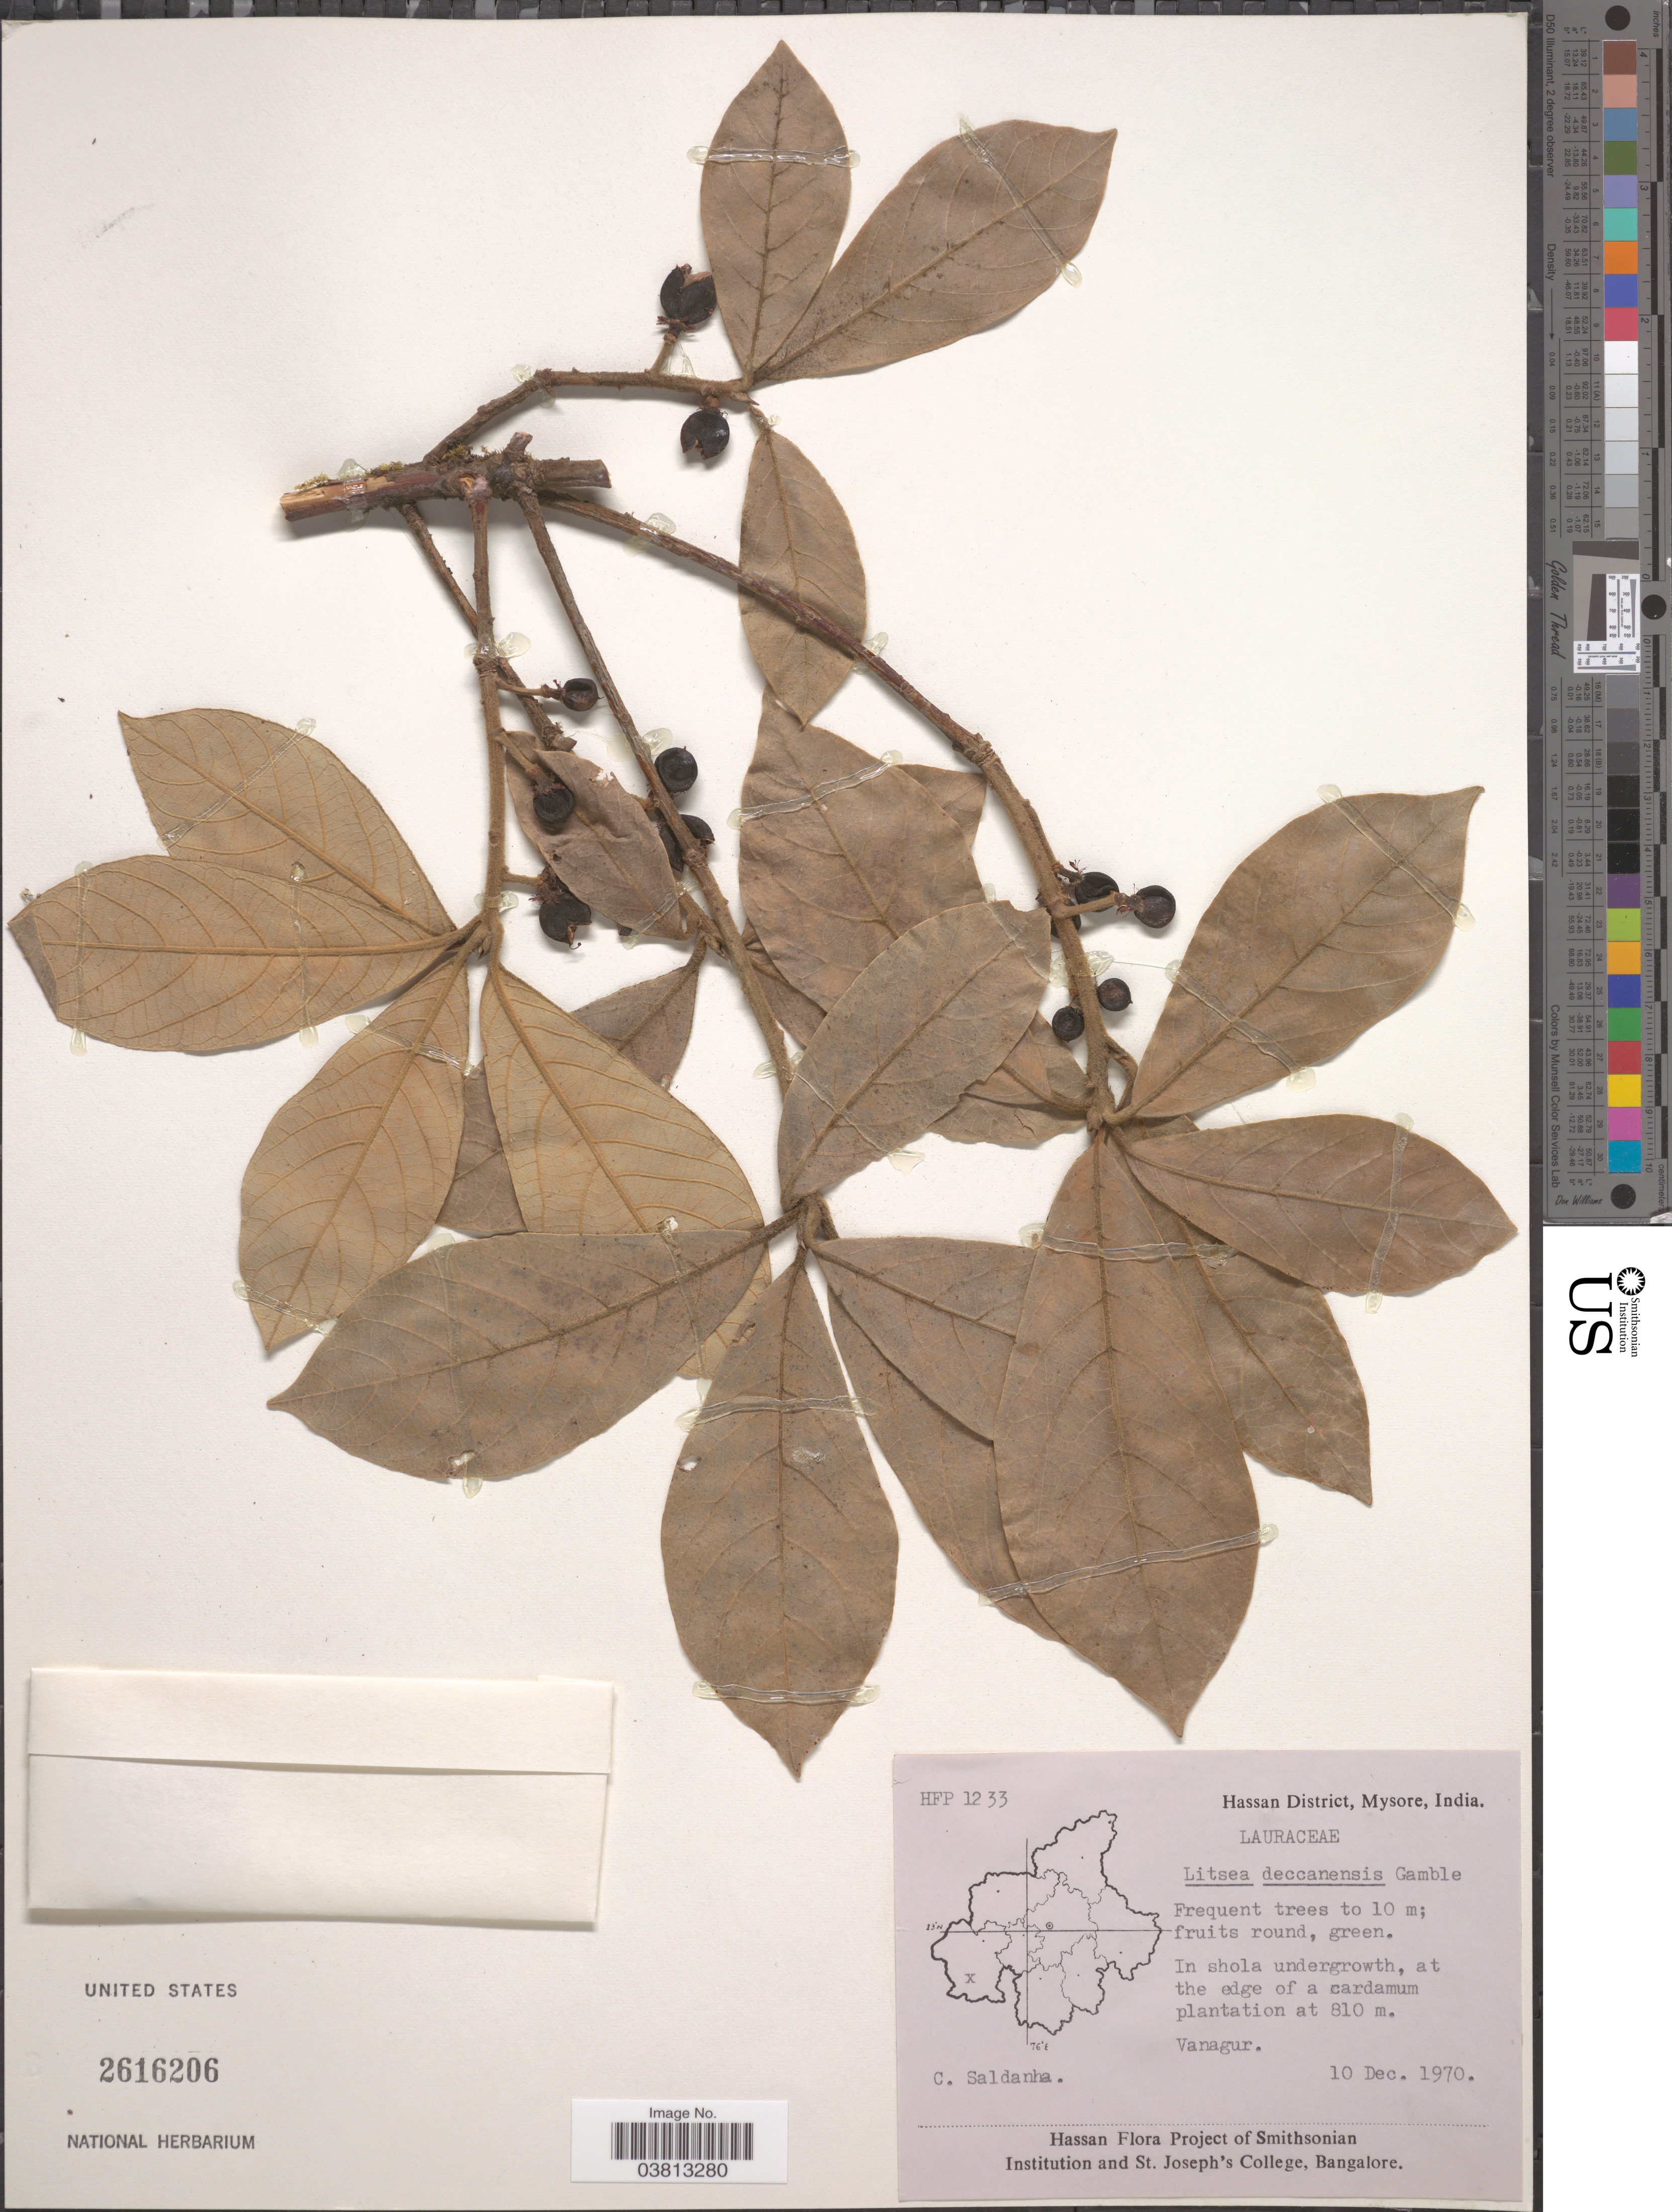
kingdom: Plantae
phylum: Tracheophyta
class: Magnoliopsida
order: Laurales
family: Lauraceae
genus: Litsea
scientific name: Litsea deccanensis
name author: Gamble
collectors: C. Saldanha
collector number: HFP 1233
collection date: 1970-12-10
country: India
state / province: Karnataka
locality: Hassan District, Mysore. Vanagur.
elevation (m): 810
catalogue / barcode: US 2616206